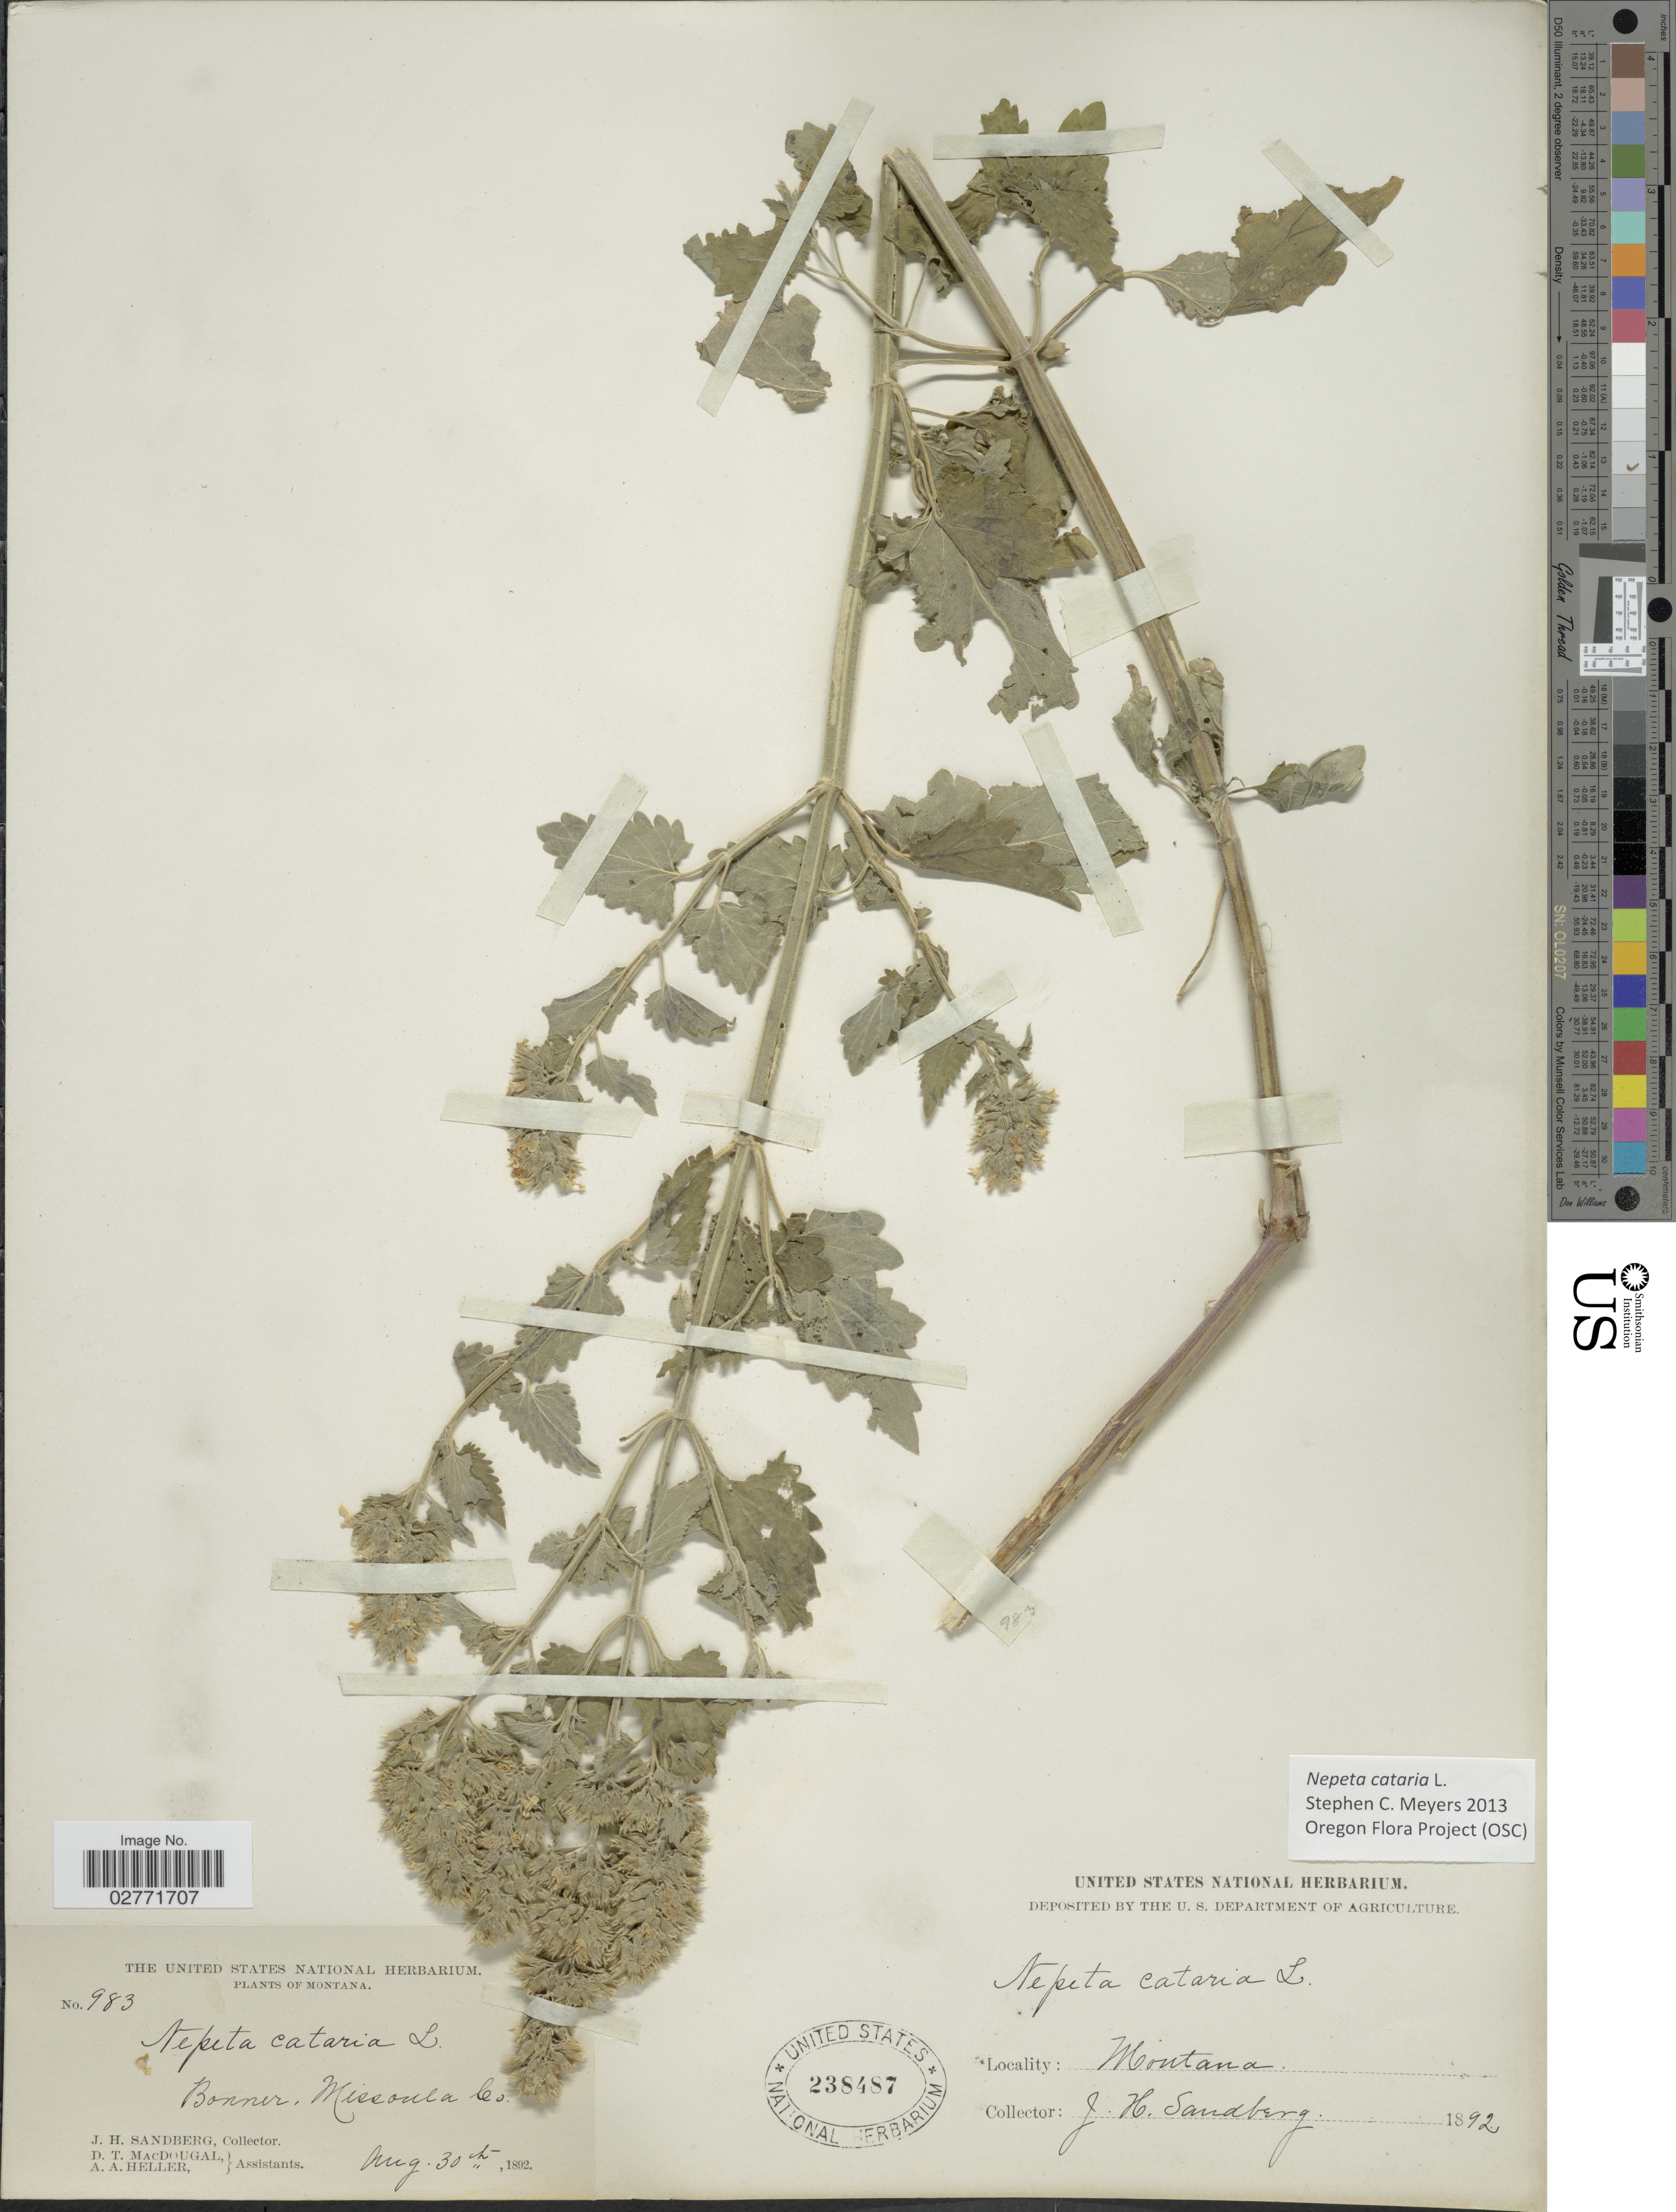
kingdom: Plantae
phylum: Tracheophyta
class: Magnoliopsida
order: Lamiales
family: Lamiaceae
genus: Nepeta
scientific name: Nepeta cataria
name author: L.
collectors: J. H. Sandberg, D. T. MacDougal & A. A. Heller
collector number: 983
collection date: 1892-08-30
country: United States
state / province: Montana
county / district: Missoula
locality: Bonner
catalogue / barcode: US 238487